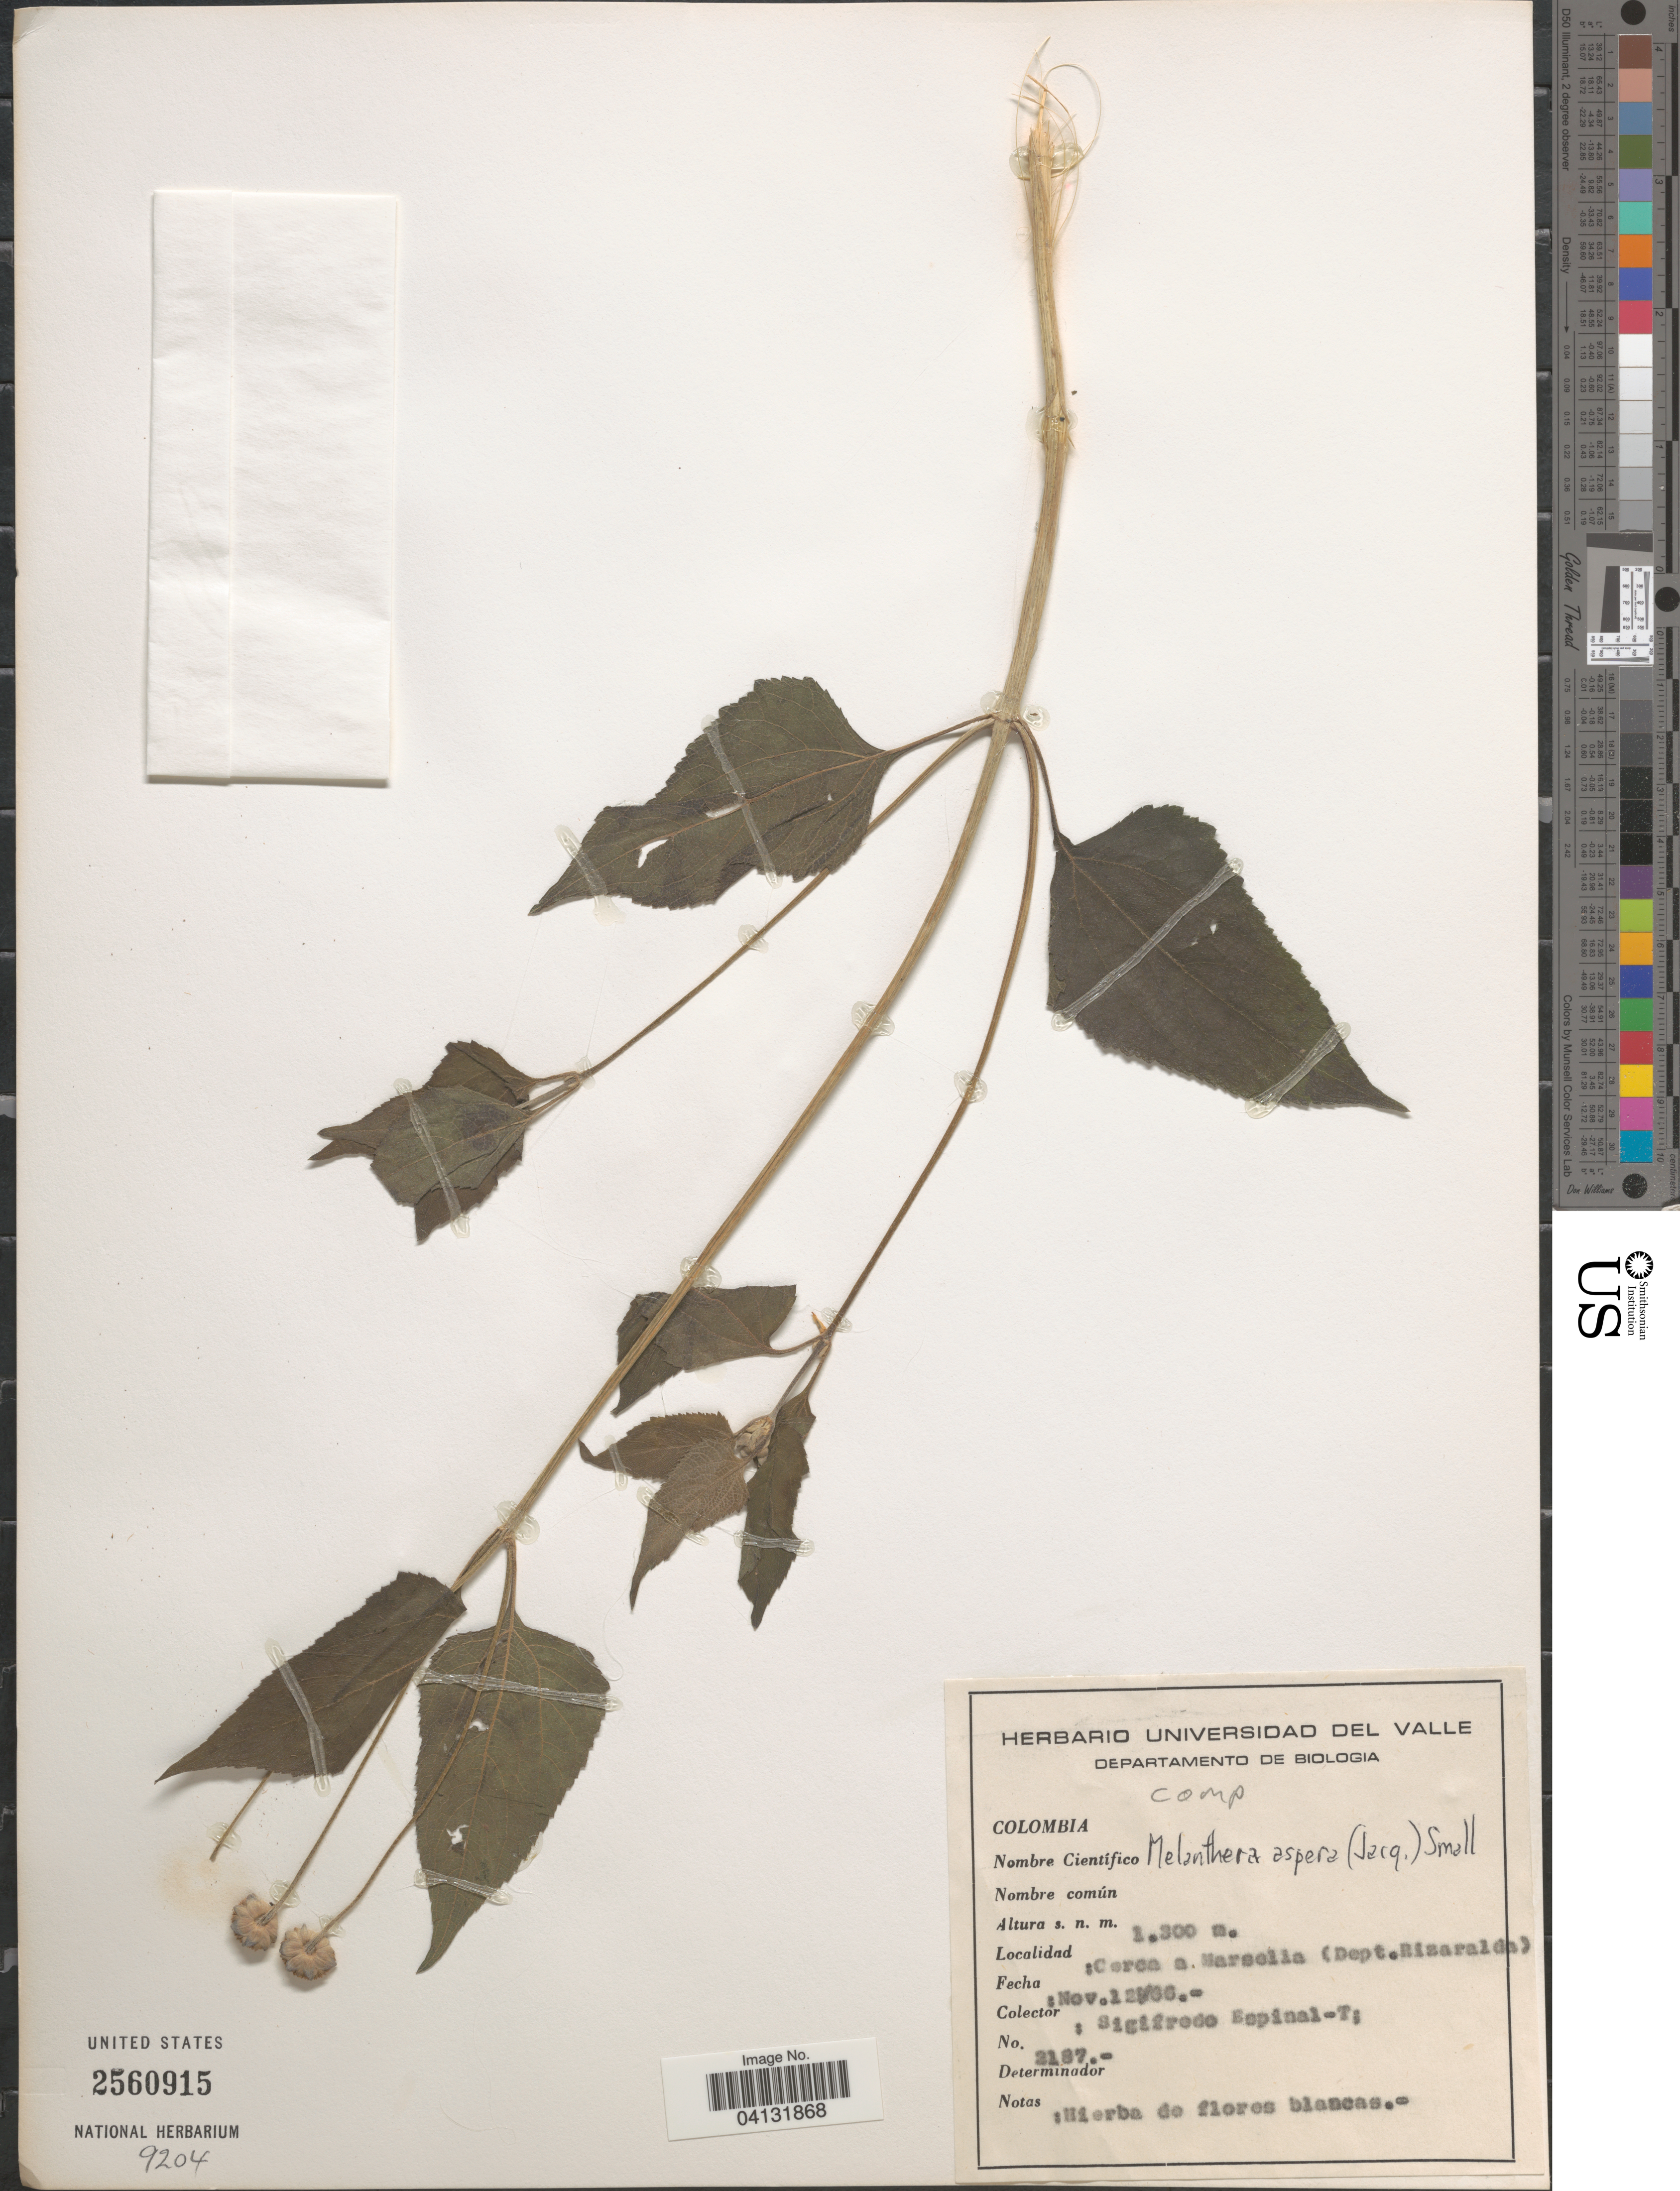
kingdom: Plantae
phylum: Tracheophyta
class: Magnoliopsida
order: Asterales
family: Asteraceae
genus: Melanthera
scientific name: Melanthera aspera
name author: (Jacq.) Steud. ex Small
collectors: S. Espinal T.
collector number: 2187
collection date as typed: Transcribed d/m/y: 12/11/66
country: Colombia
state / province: Risaralda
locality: Cerca a Marsella (Dept. Rizaralda).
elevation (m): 1300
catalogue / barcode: US 2560915